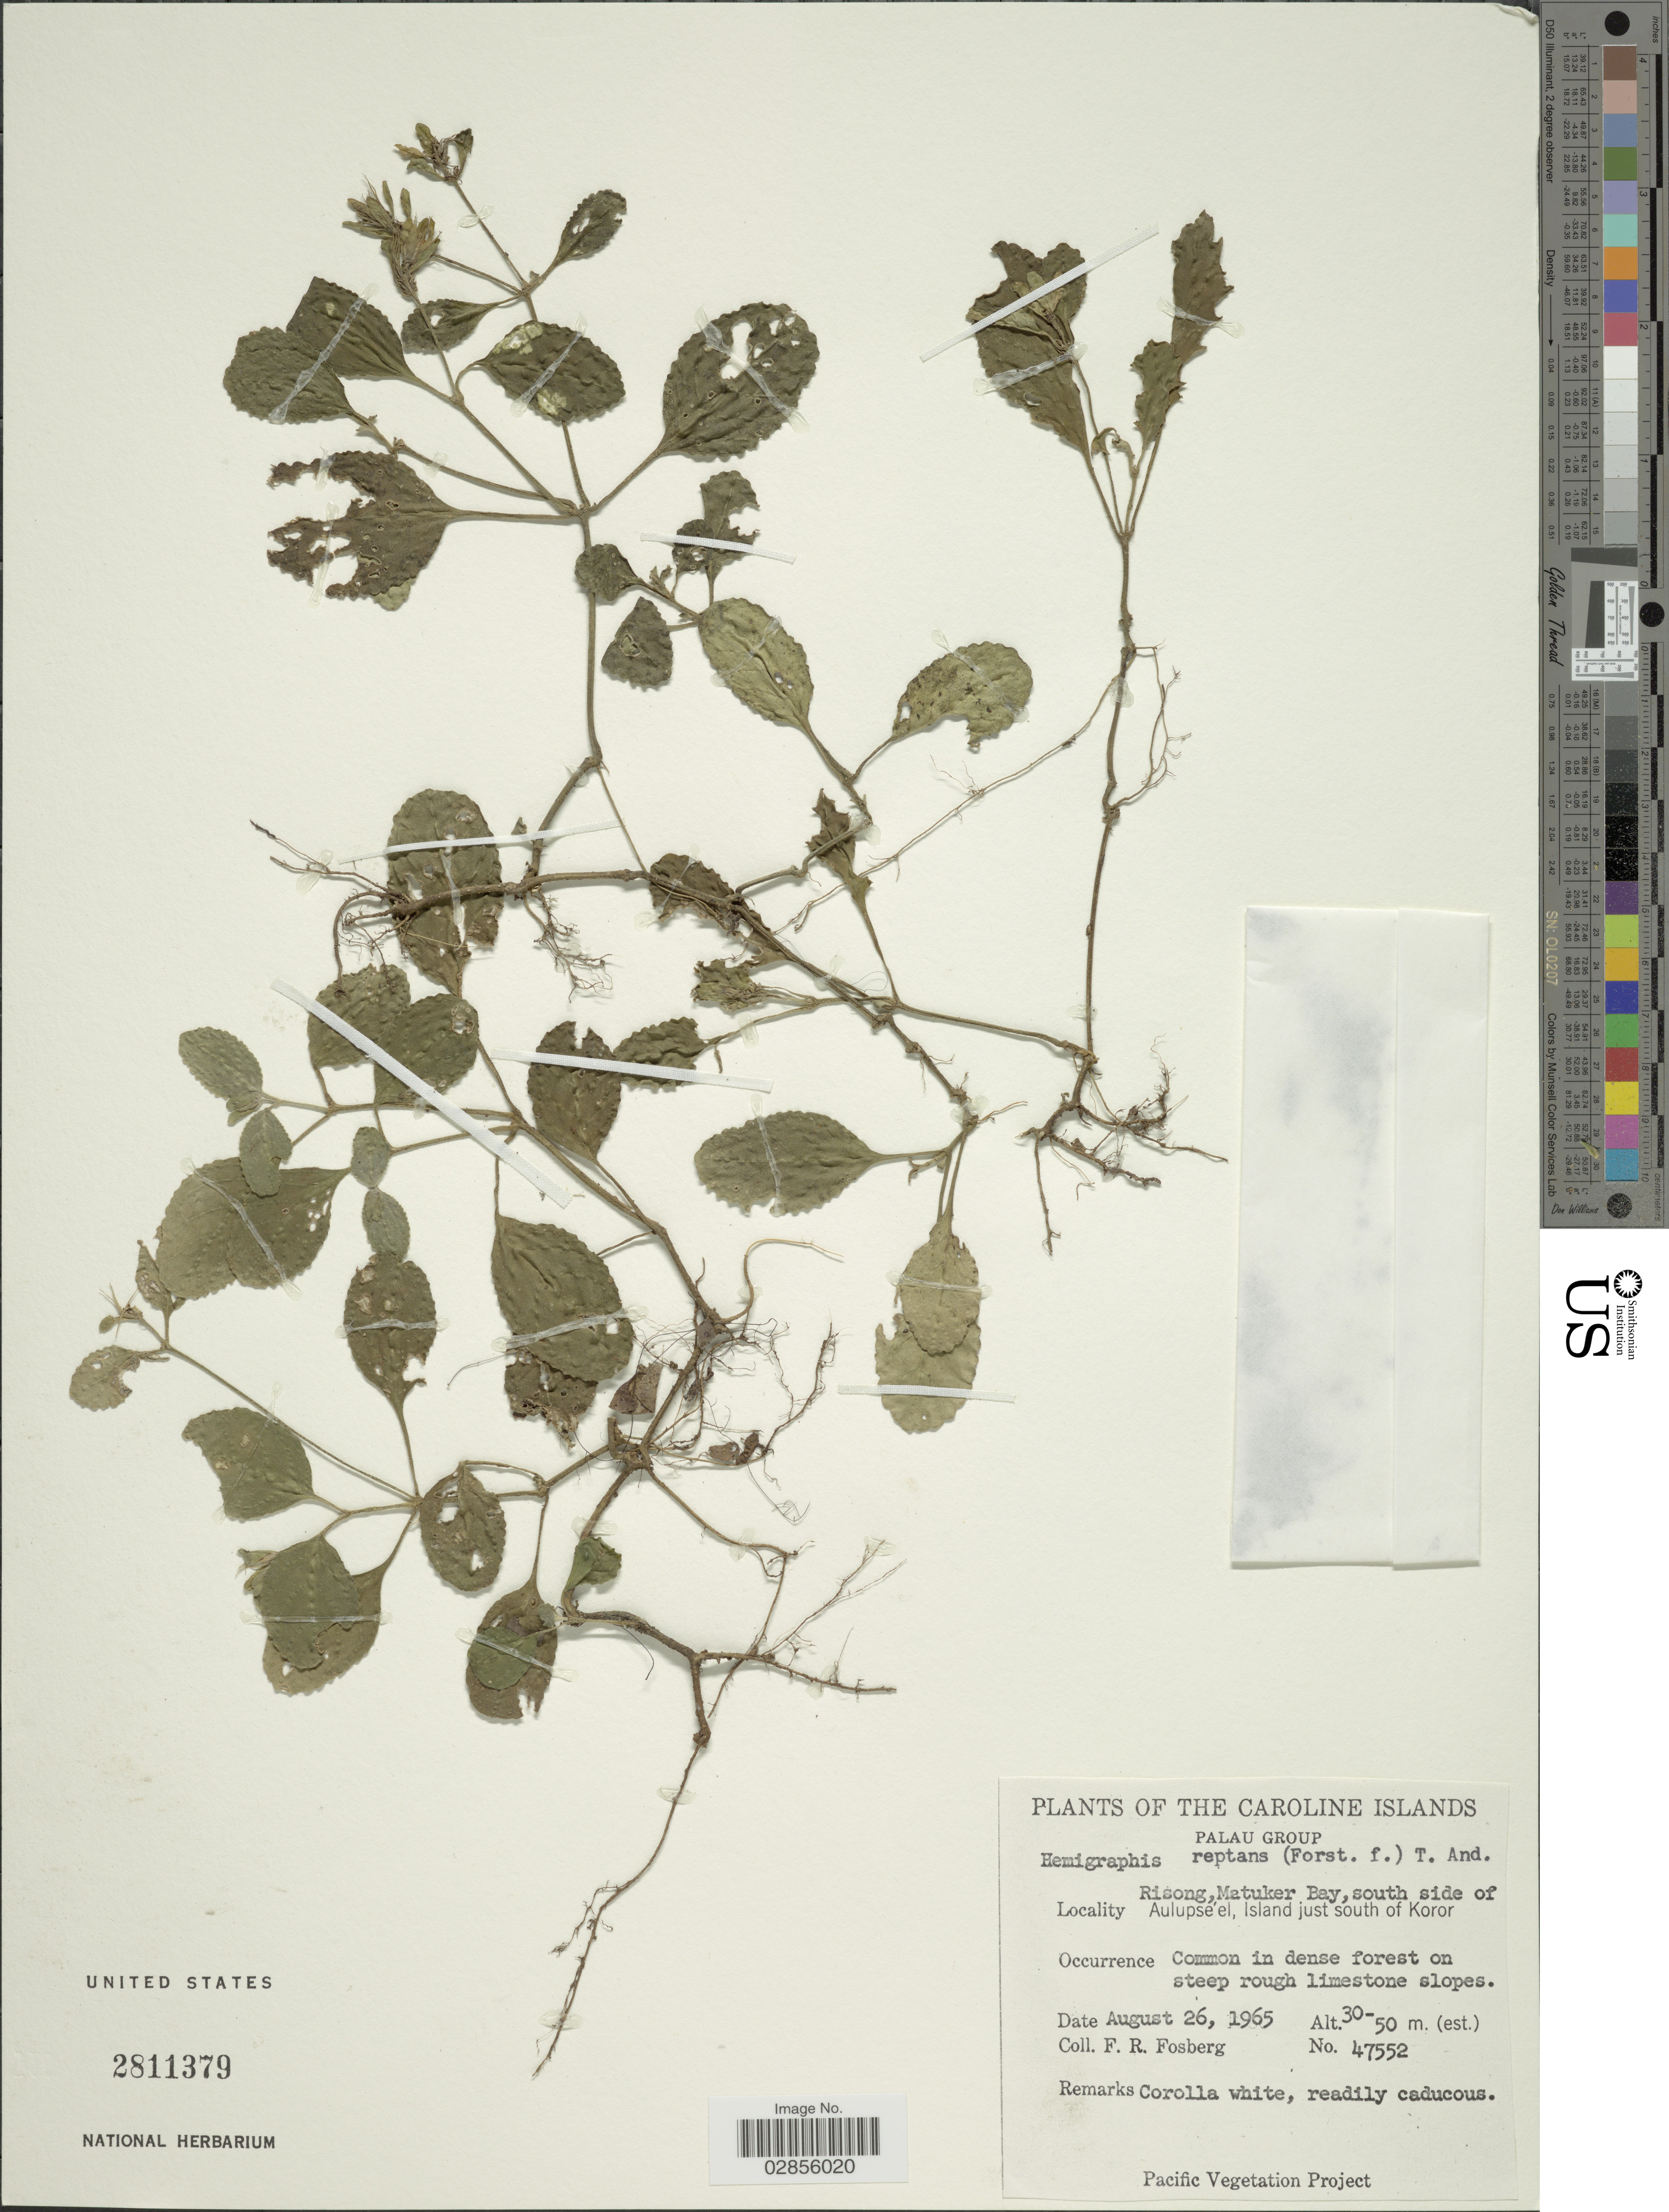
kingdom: Plantae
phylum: Tracheophyta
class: Magnoliopsida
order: Lamiales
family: Acanthaceae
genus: Strobilanthes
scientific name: Strobilanthes reptans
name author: (G. Forst.) Moylan ex Y.F. Deng & J.R.I. Wood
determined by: Wagner, W. L., (BOT), Smithsonian Institution - National Museum of Natural History (UNITED STATES)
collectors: F. R. Fosberg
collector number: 47552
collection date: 1965-08-26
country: Palau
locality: The Caroline Islands. Palau Group. Risong, Matuker Bay, south side of Aulupse'el, Island just south of Koror.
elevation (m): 30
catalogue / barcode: US 2811379